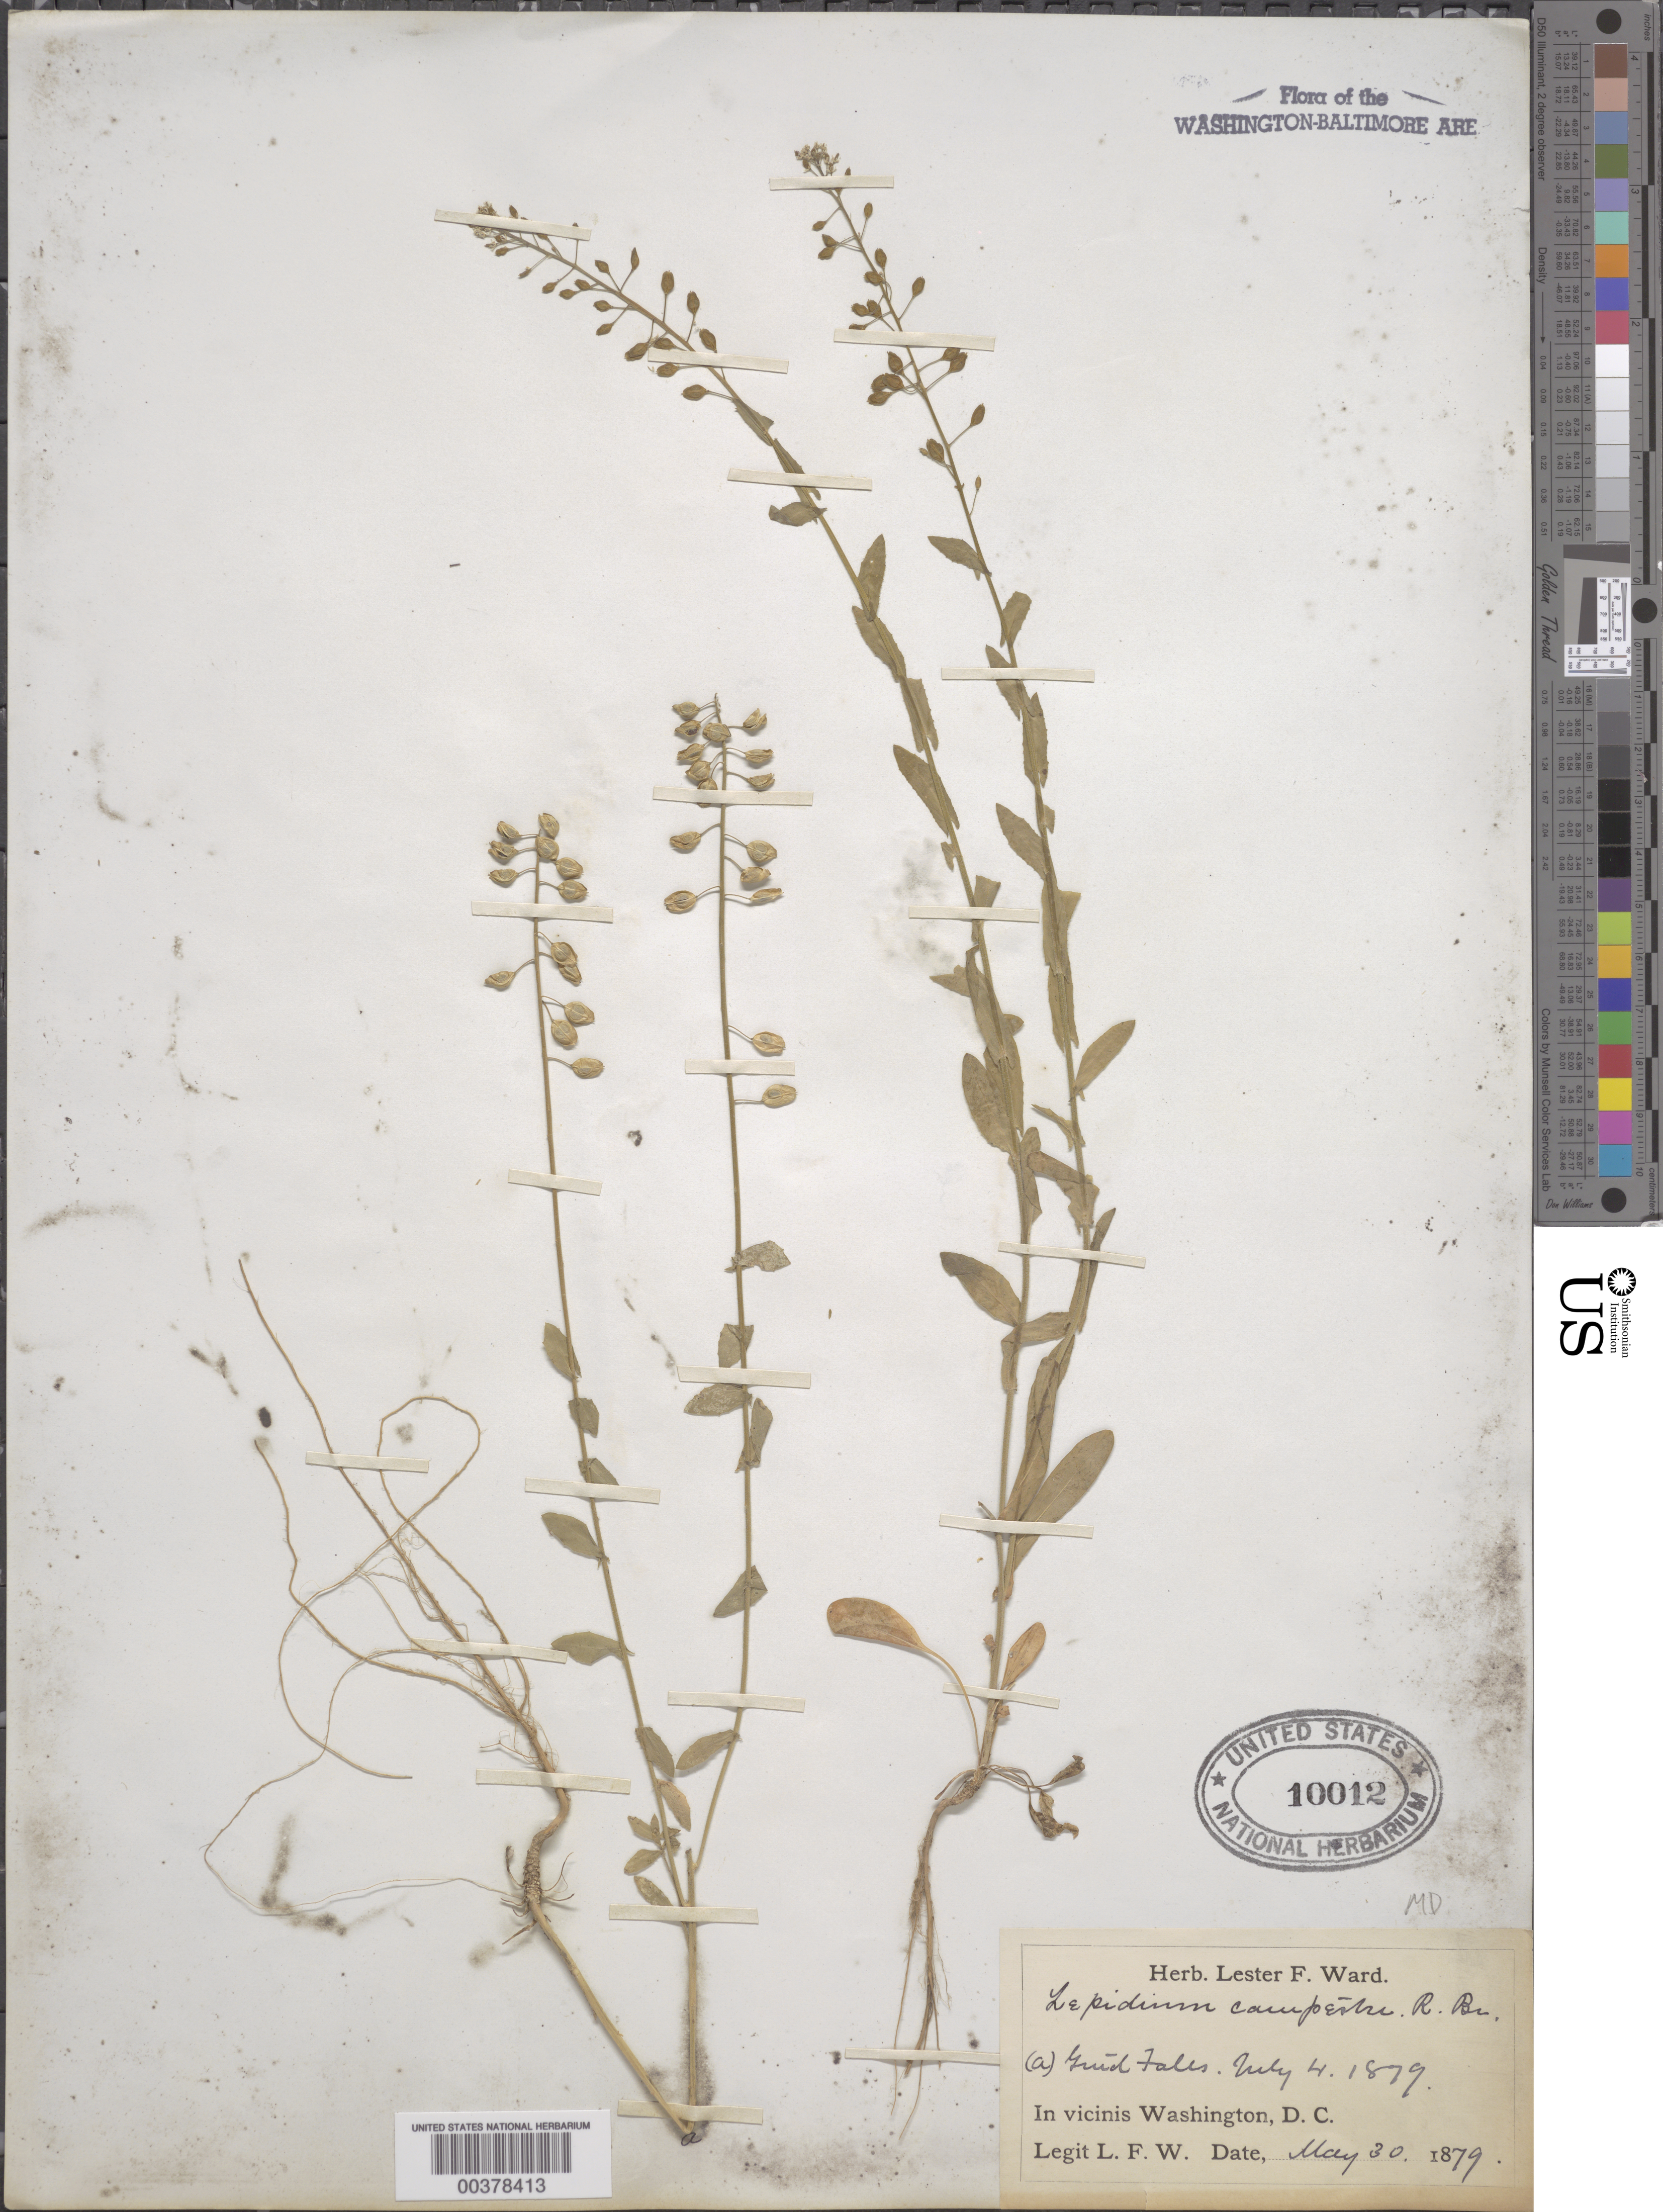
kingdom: Plantae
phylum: Tracheophyta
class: Magnoliopsida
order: Brassicales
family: Brassicaceae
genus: Lepidium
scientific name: Lepidium campestre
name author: (L.) W.T. Aiton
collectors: L. F. Ward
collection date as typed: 30 May 1879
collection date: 1879-05-30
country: United States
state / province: Maryland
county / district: Montgomery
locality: Great Falls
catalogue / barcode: US 10012